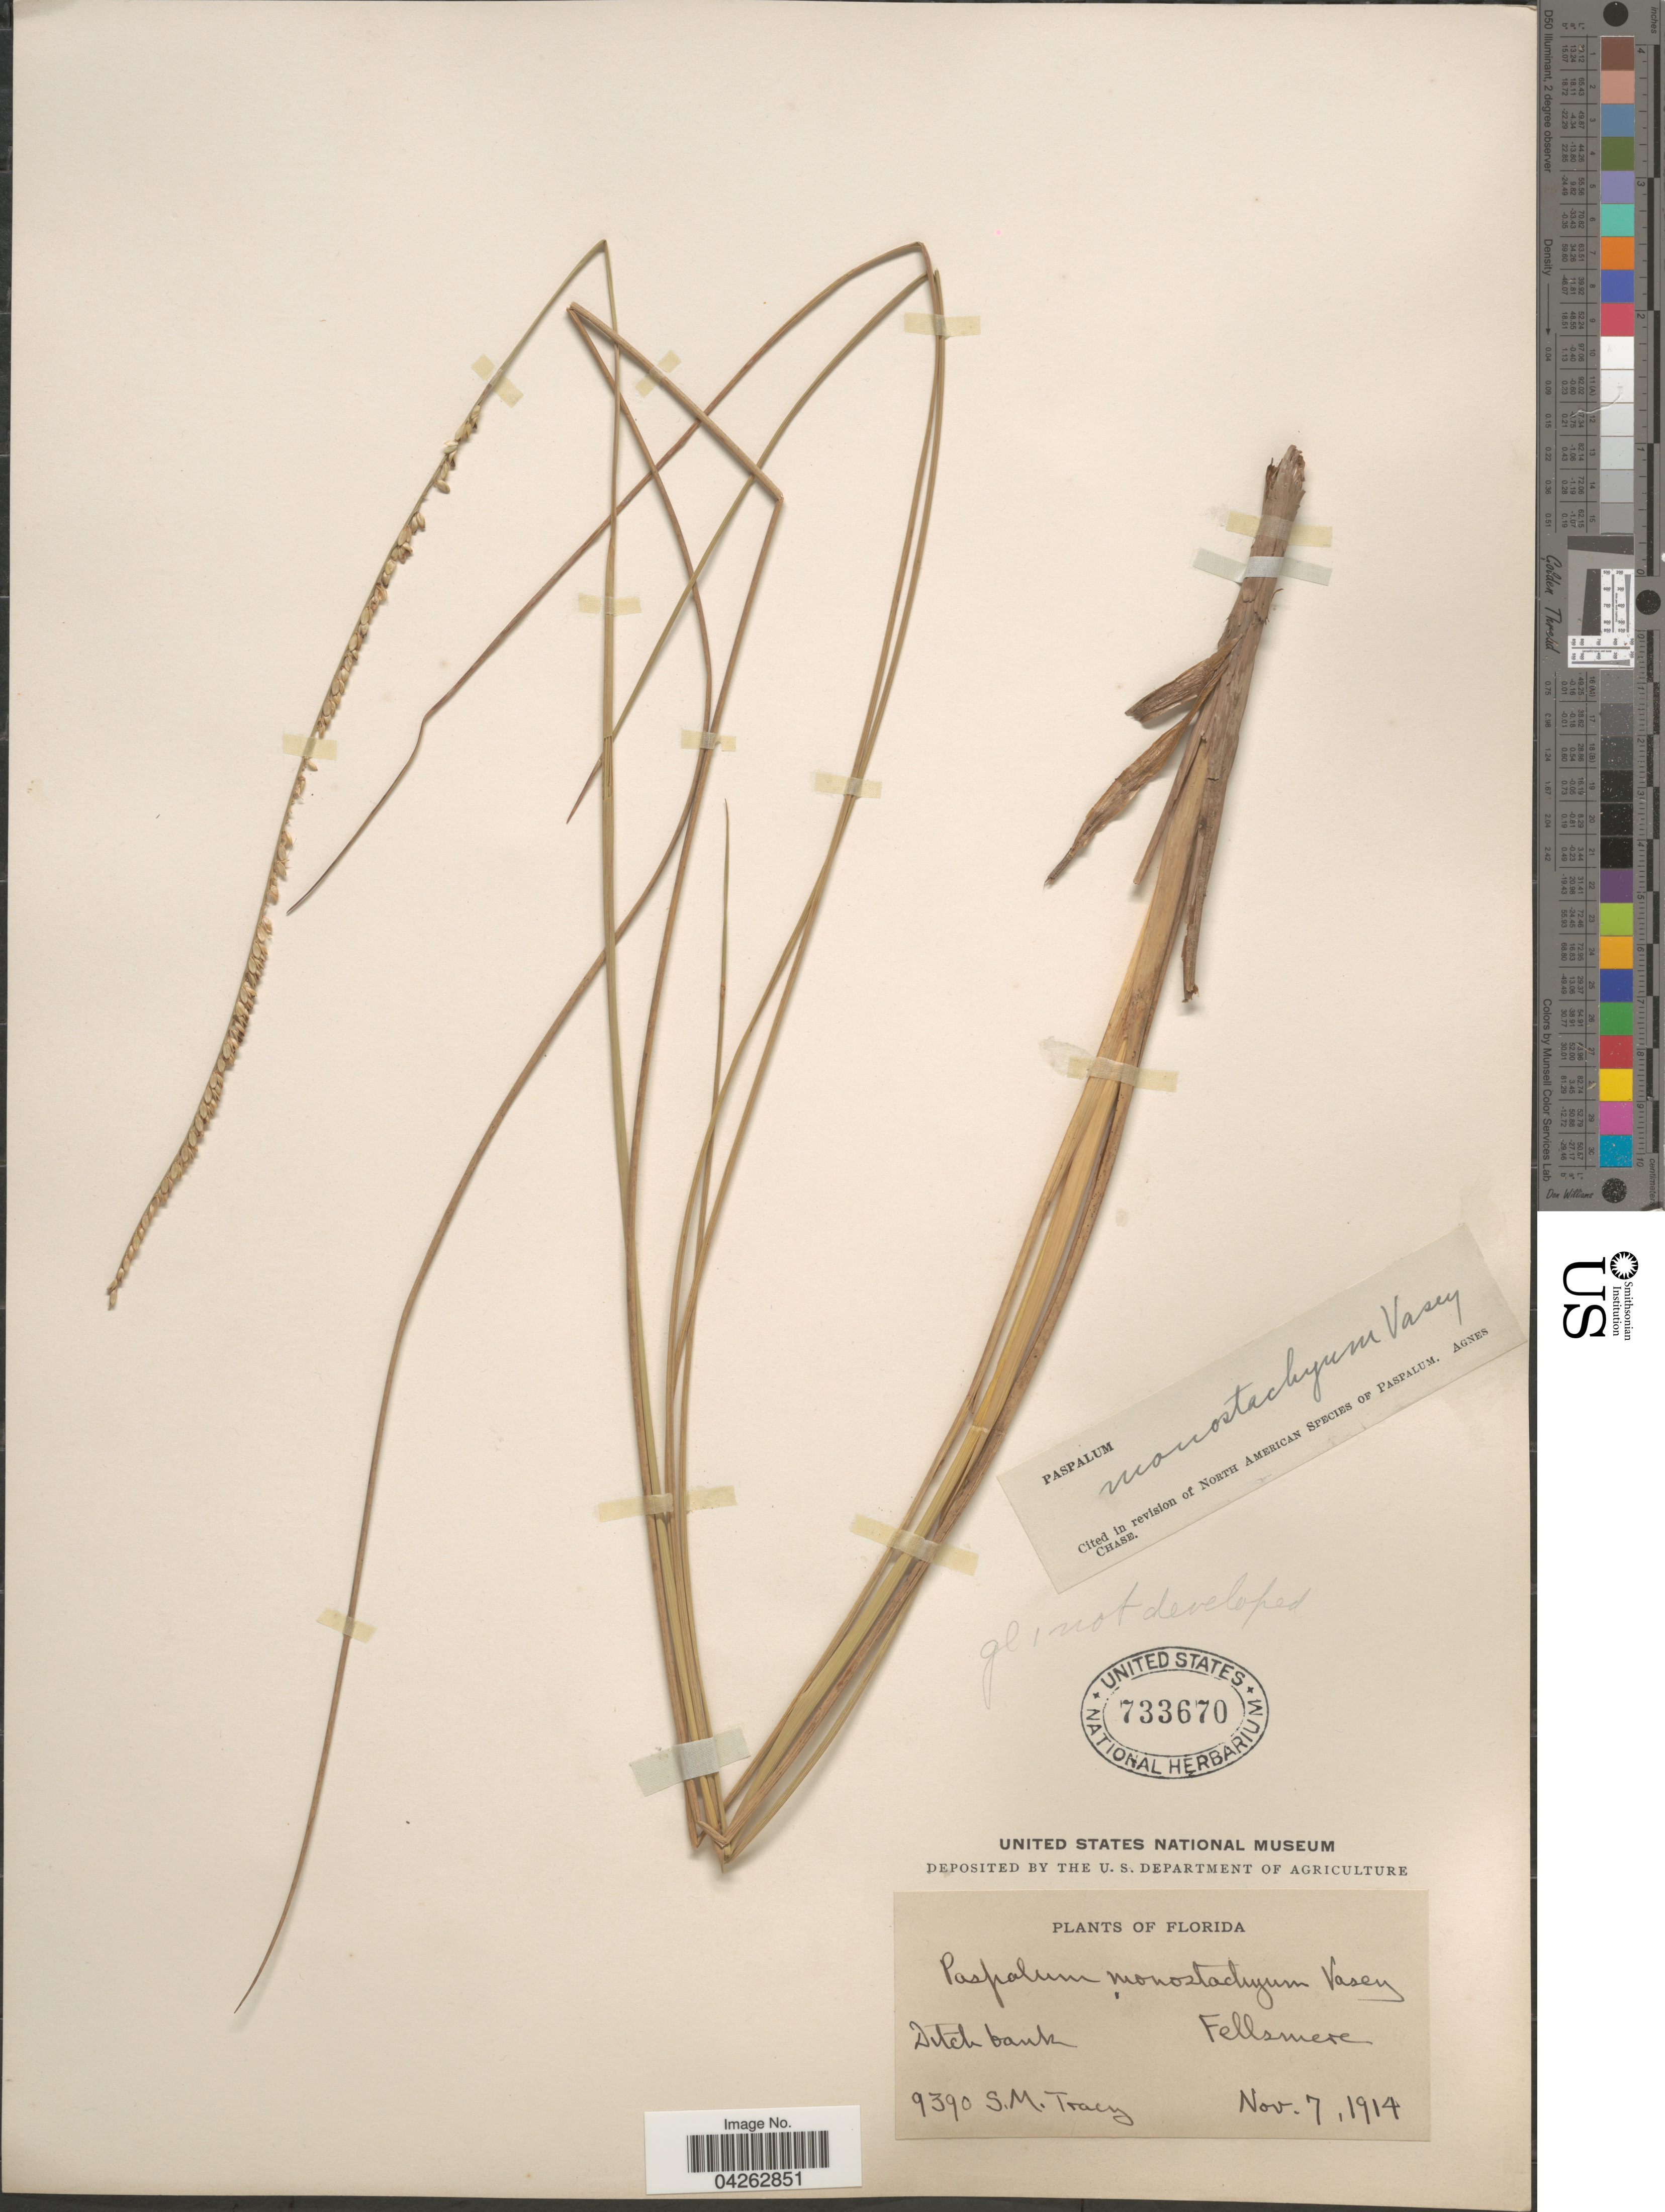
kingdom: Plantae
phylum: Tracheophyta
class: Liliopsida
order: Poales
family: Poaceae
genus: Paspalum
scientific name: Paspalum monostachyum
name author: Vasey ex Chapm.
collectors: S. M. Tracy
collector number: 9390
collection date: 1914-11-07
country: United States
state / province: Florida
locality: Fellsmere.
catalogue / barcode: US 733670